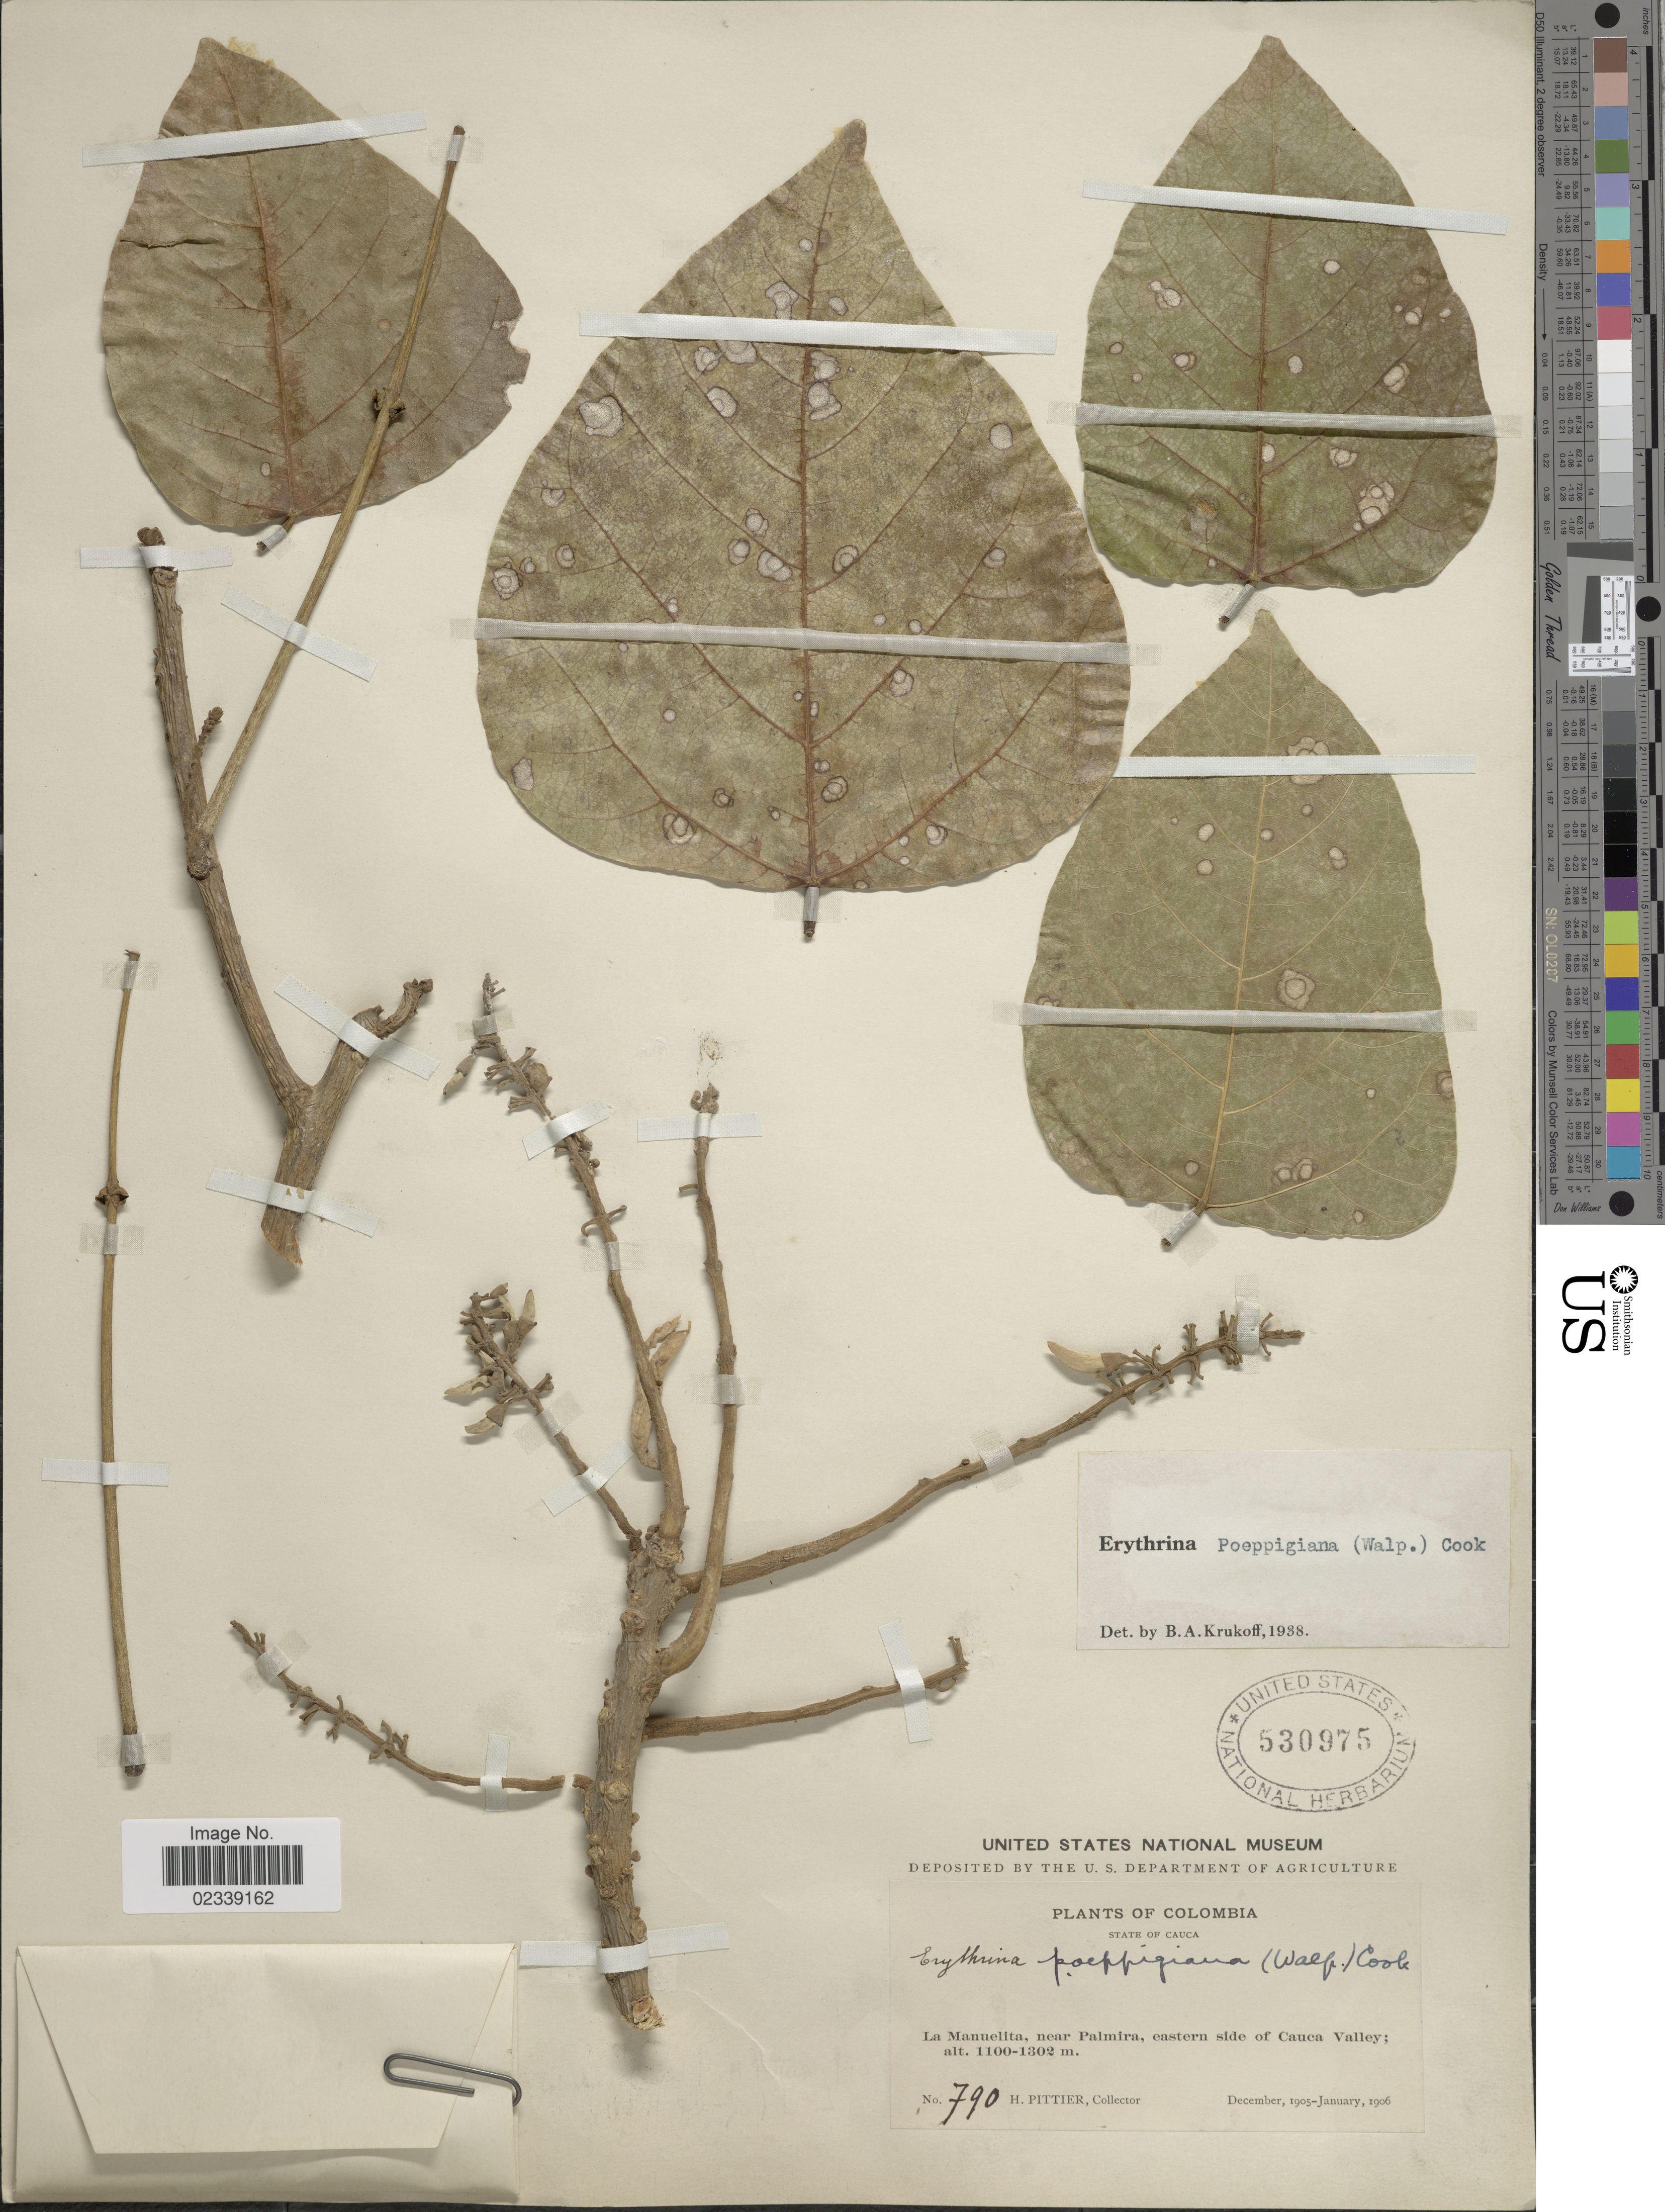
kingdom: Plantae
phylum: Tracheophyta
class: Magnoliopsida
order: Fabales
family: Fabaceae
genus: Erythrina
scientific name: Erythrina poeppigiana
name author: (Walp.) O.F. Cook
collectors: H. F. Pittier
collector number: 790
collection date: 1905-12/1906-01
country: Colombia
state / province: Cauca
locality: La Manuelita, near Palmira, eastern side of Cauca Valley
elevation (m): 1100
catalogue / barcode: US 530975